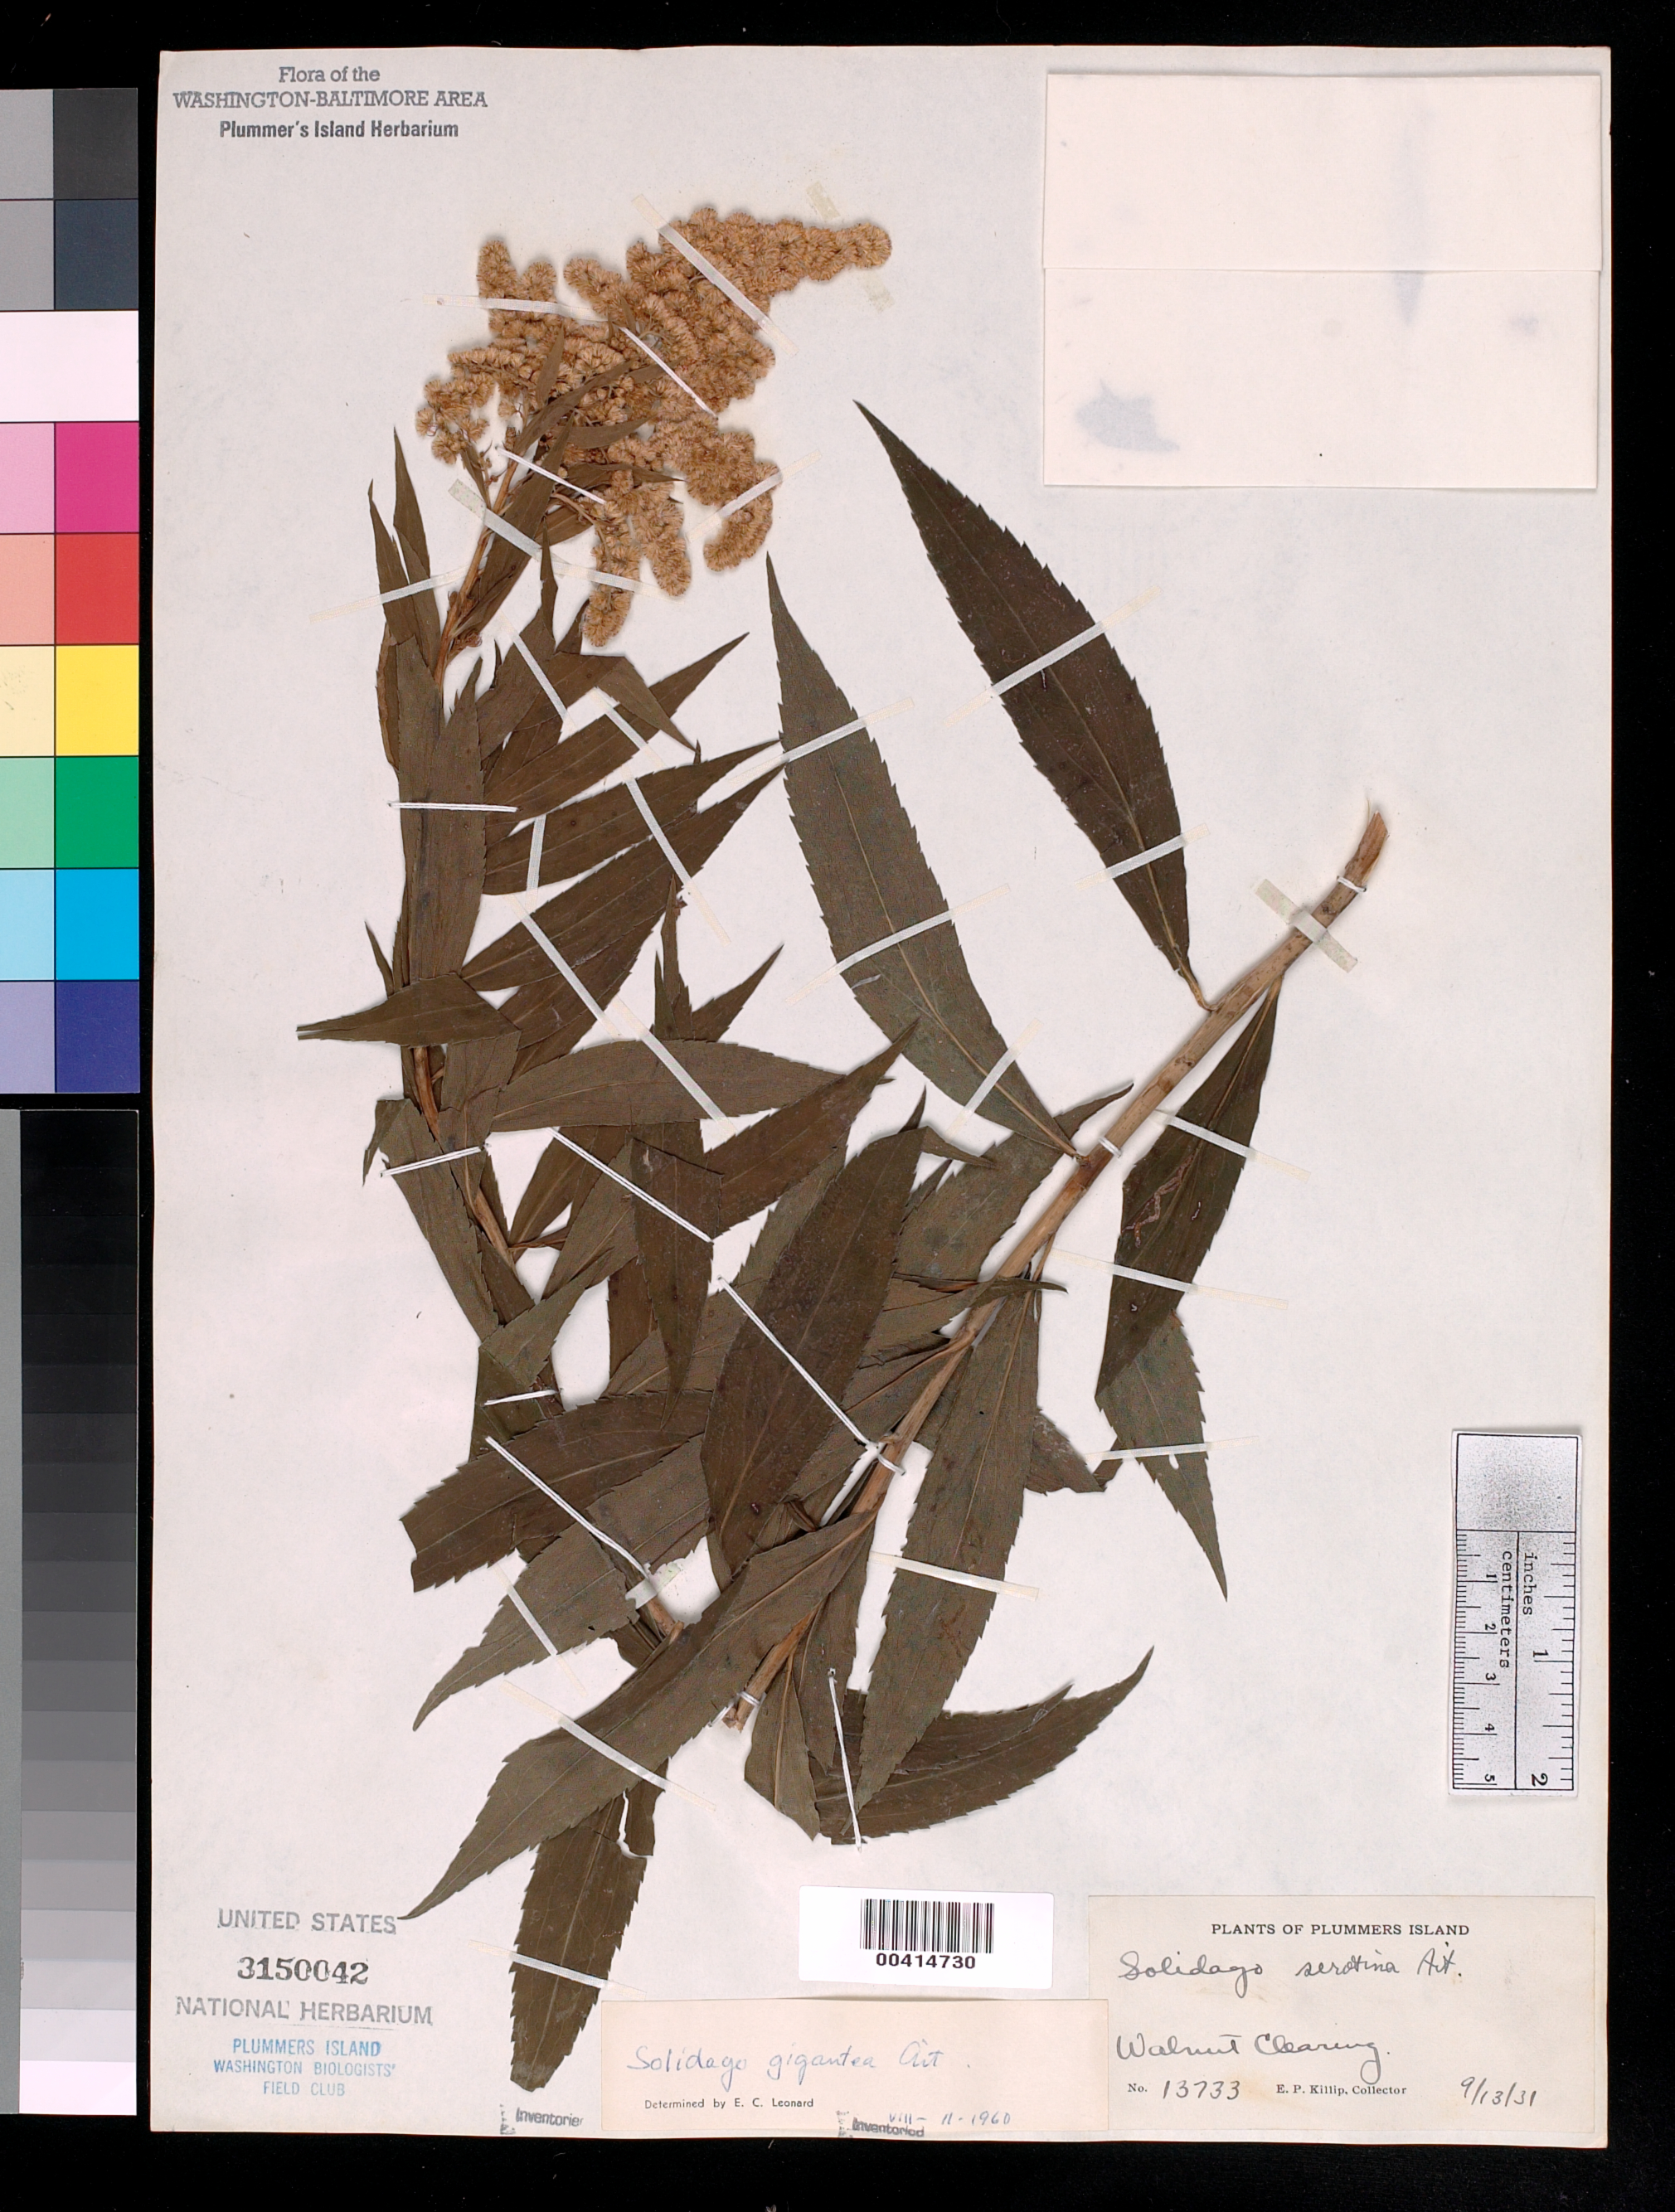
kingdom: Plantae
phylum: Tracheophyta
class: Magnoliopsida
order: Asterales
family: Asteraceae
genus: Solidago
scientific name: Solidago gigantea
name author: Aiton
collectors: E. P. Killip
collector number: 13733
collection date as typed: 13 Sep 1931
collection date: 1931-09-13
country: United States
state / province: Maryland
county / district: Montgomery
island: Plummers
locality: Plummer's Island; Walnut clearing C. & O. Canal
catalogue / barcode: US 3150042